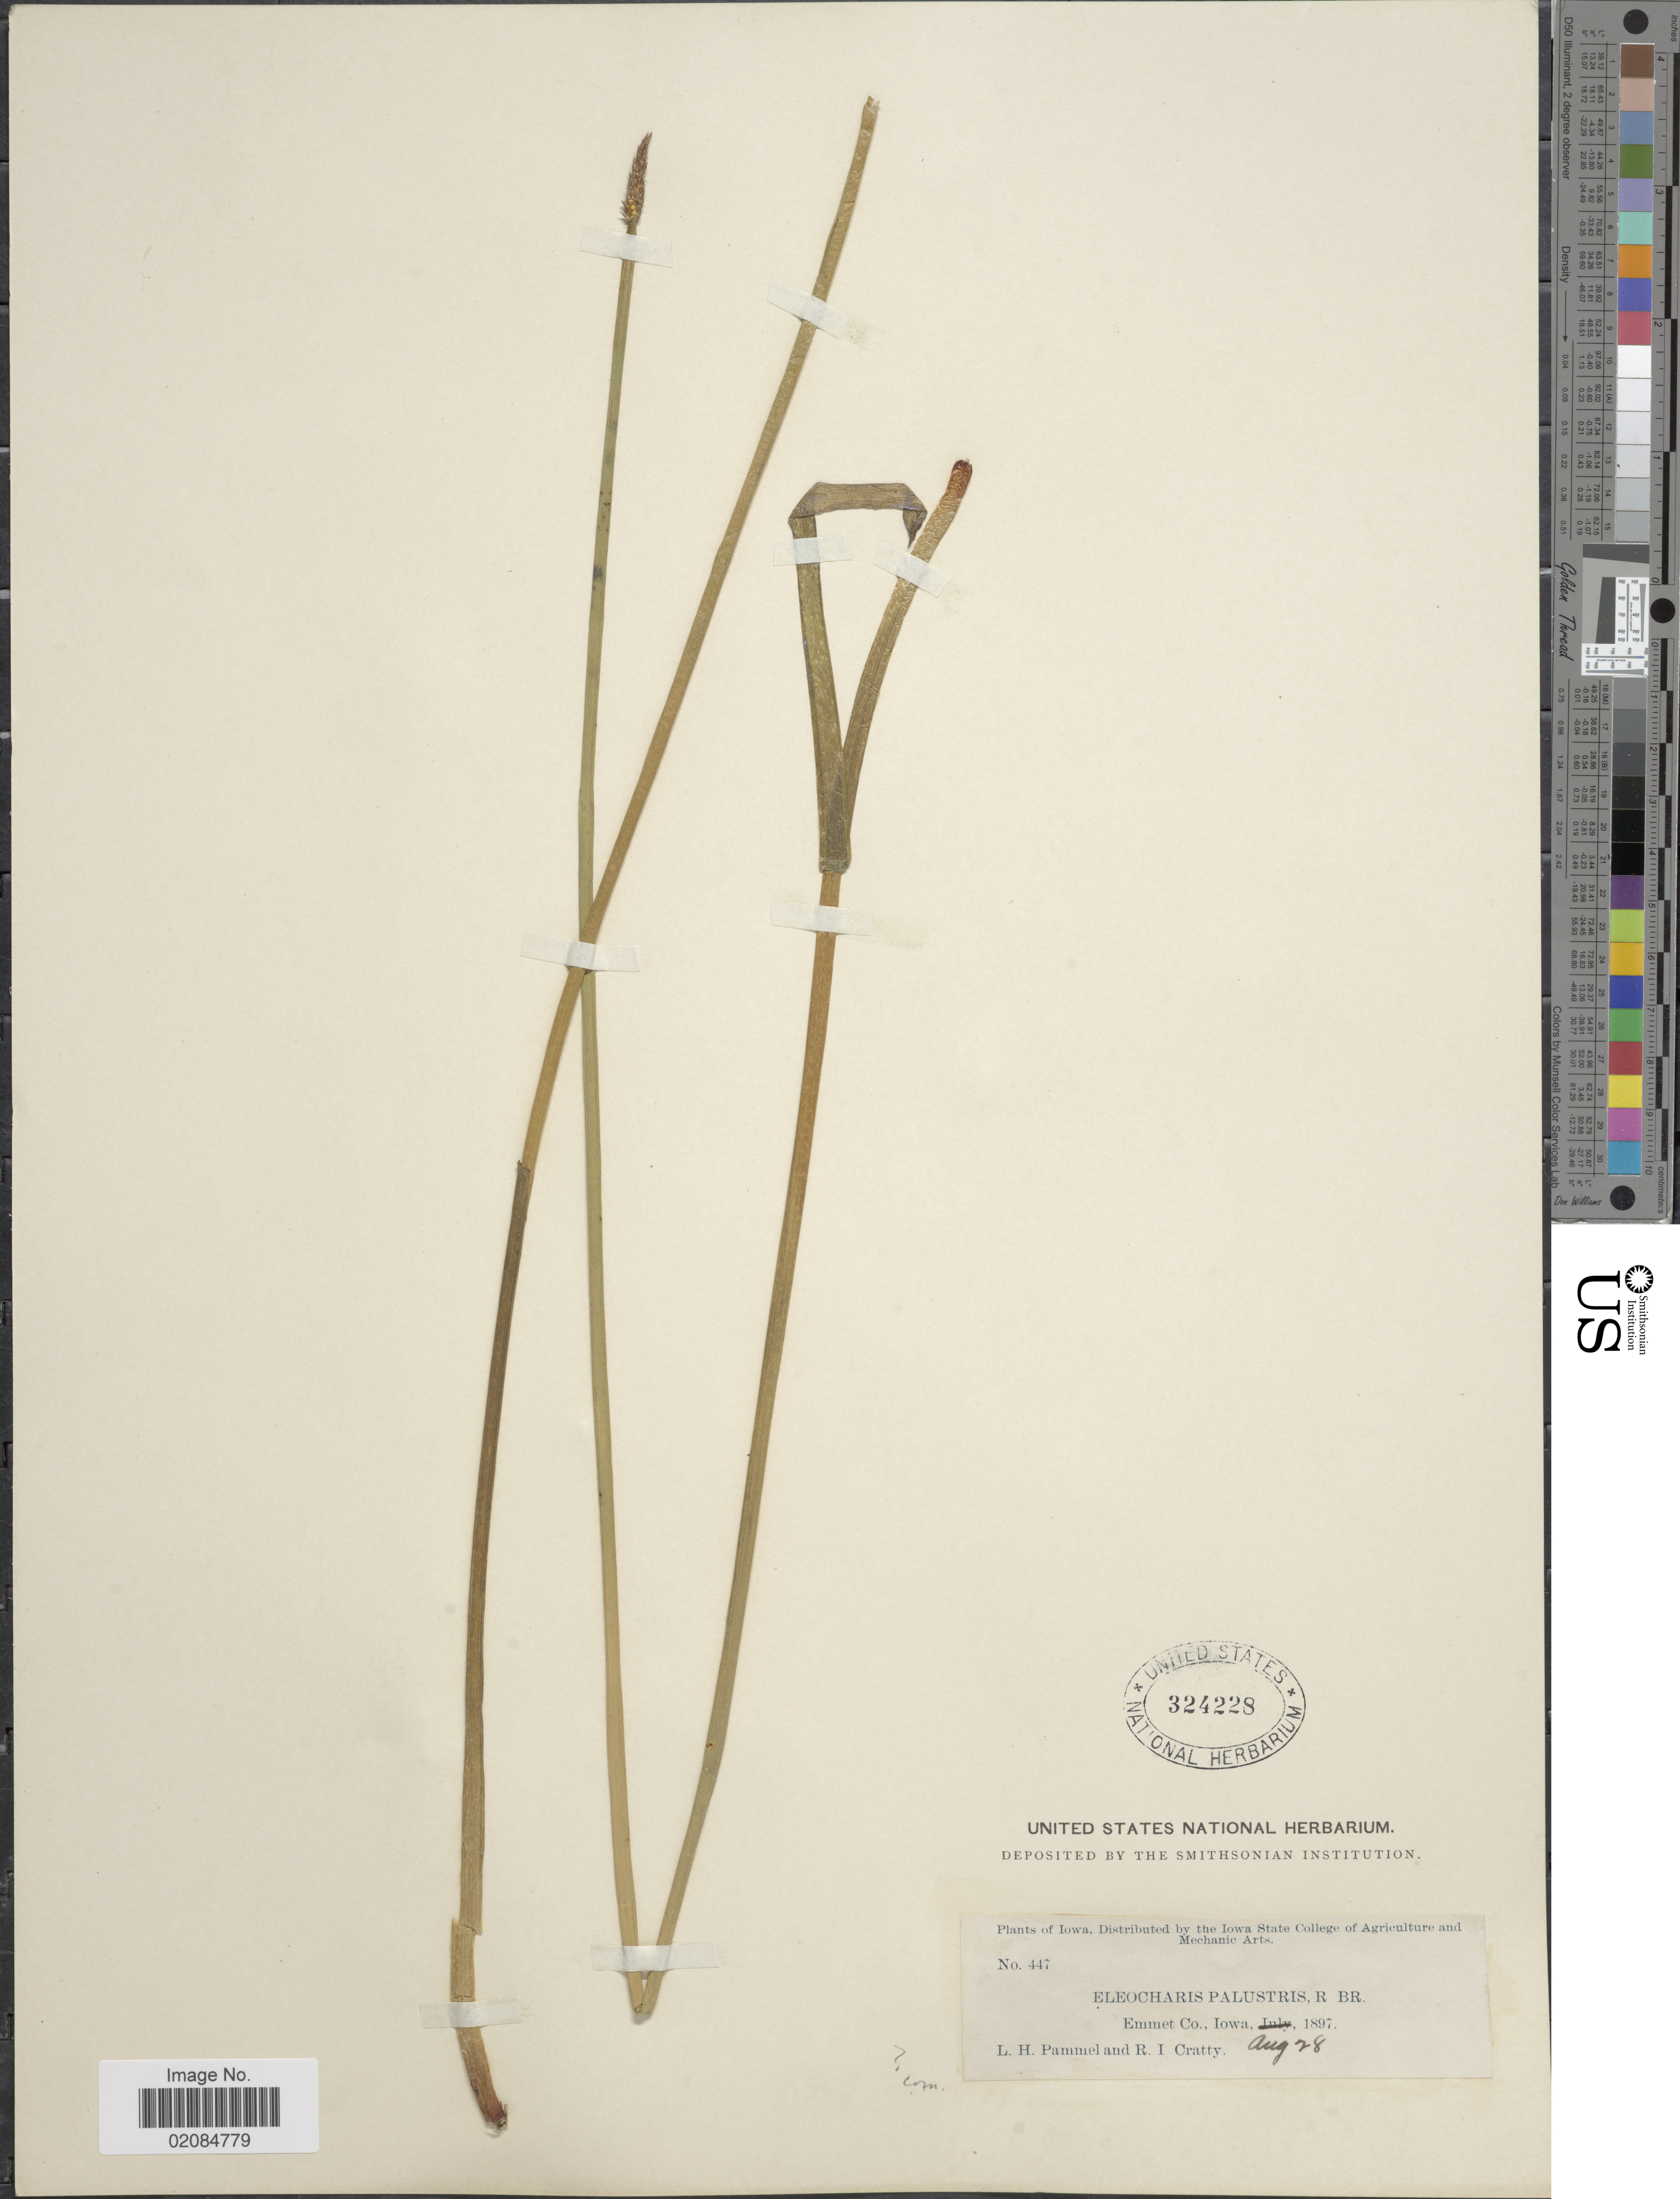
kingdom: Plantae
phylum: Tracheophyta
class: Liliopsida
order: Poales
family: Cyperaceae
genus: Eleocharis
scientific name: Eleocharis palustris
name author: (L.) Roem. & Schult.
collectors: -. Pammel & R. Cratty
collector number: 447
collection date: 1897-08-28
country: United States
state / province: Iowa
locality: Emmet Co.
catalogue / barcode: US 324228